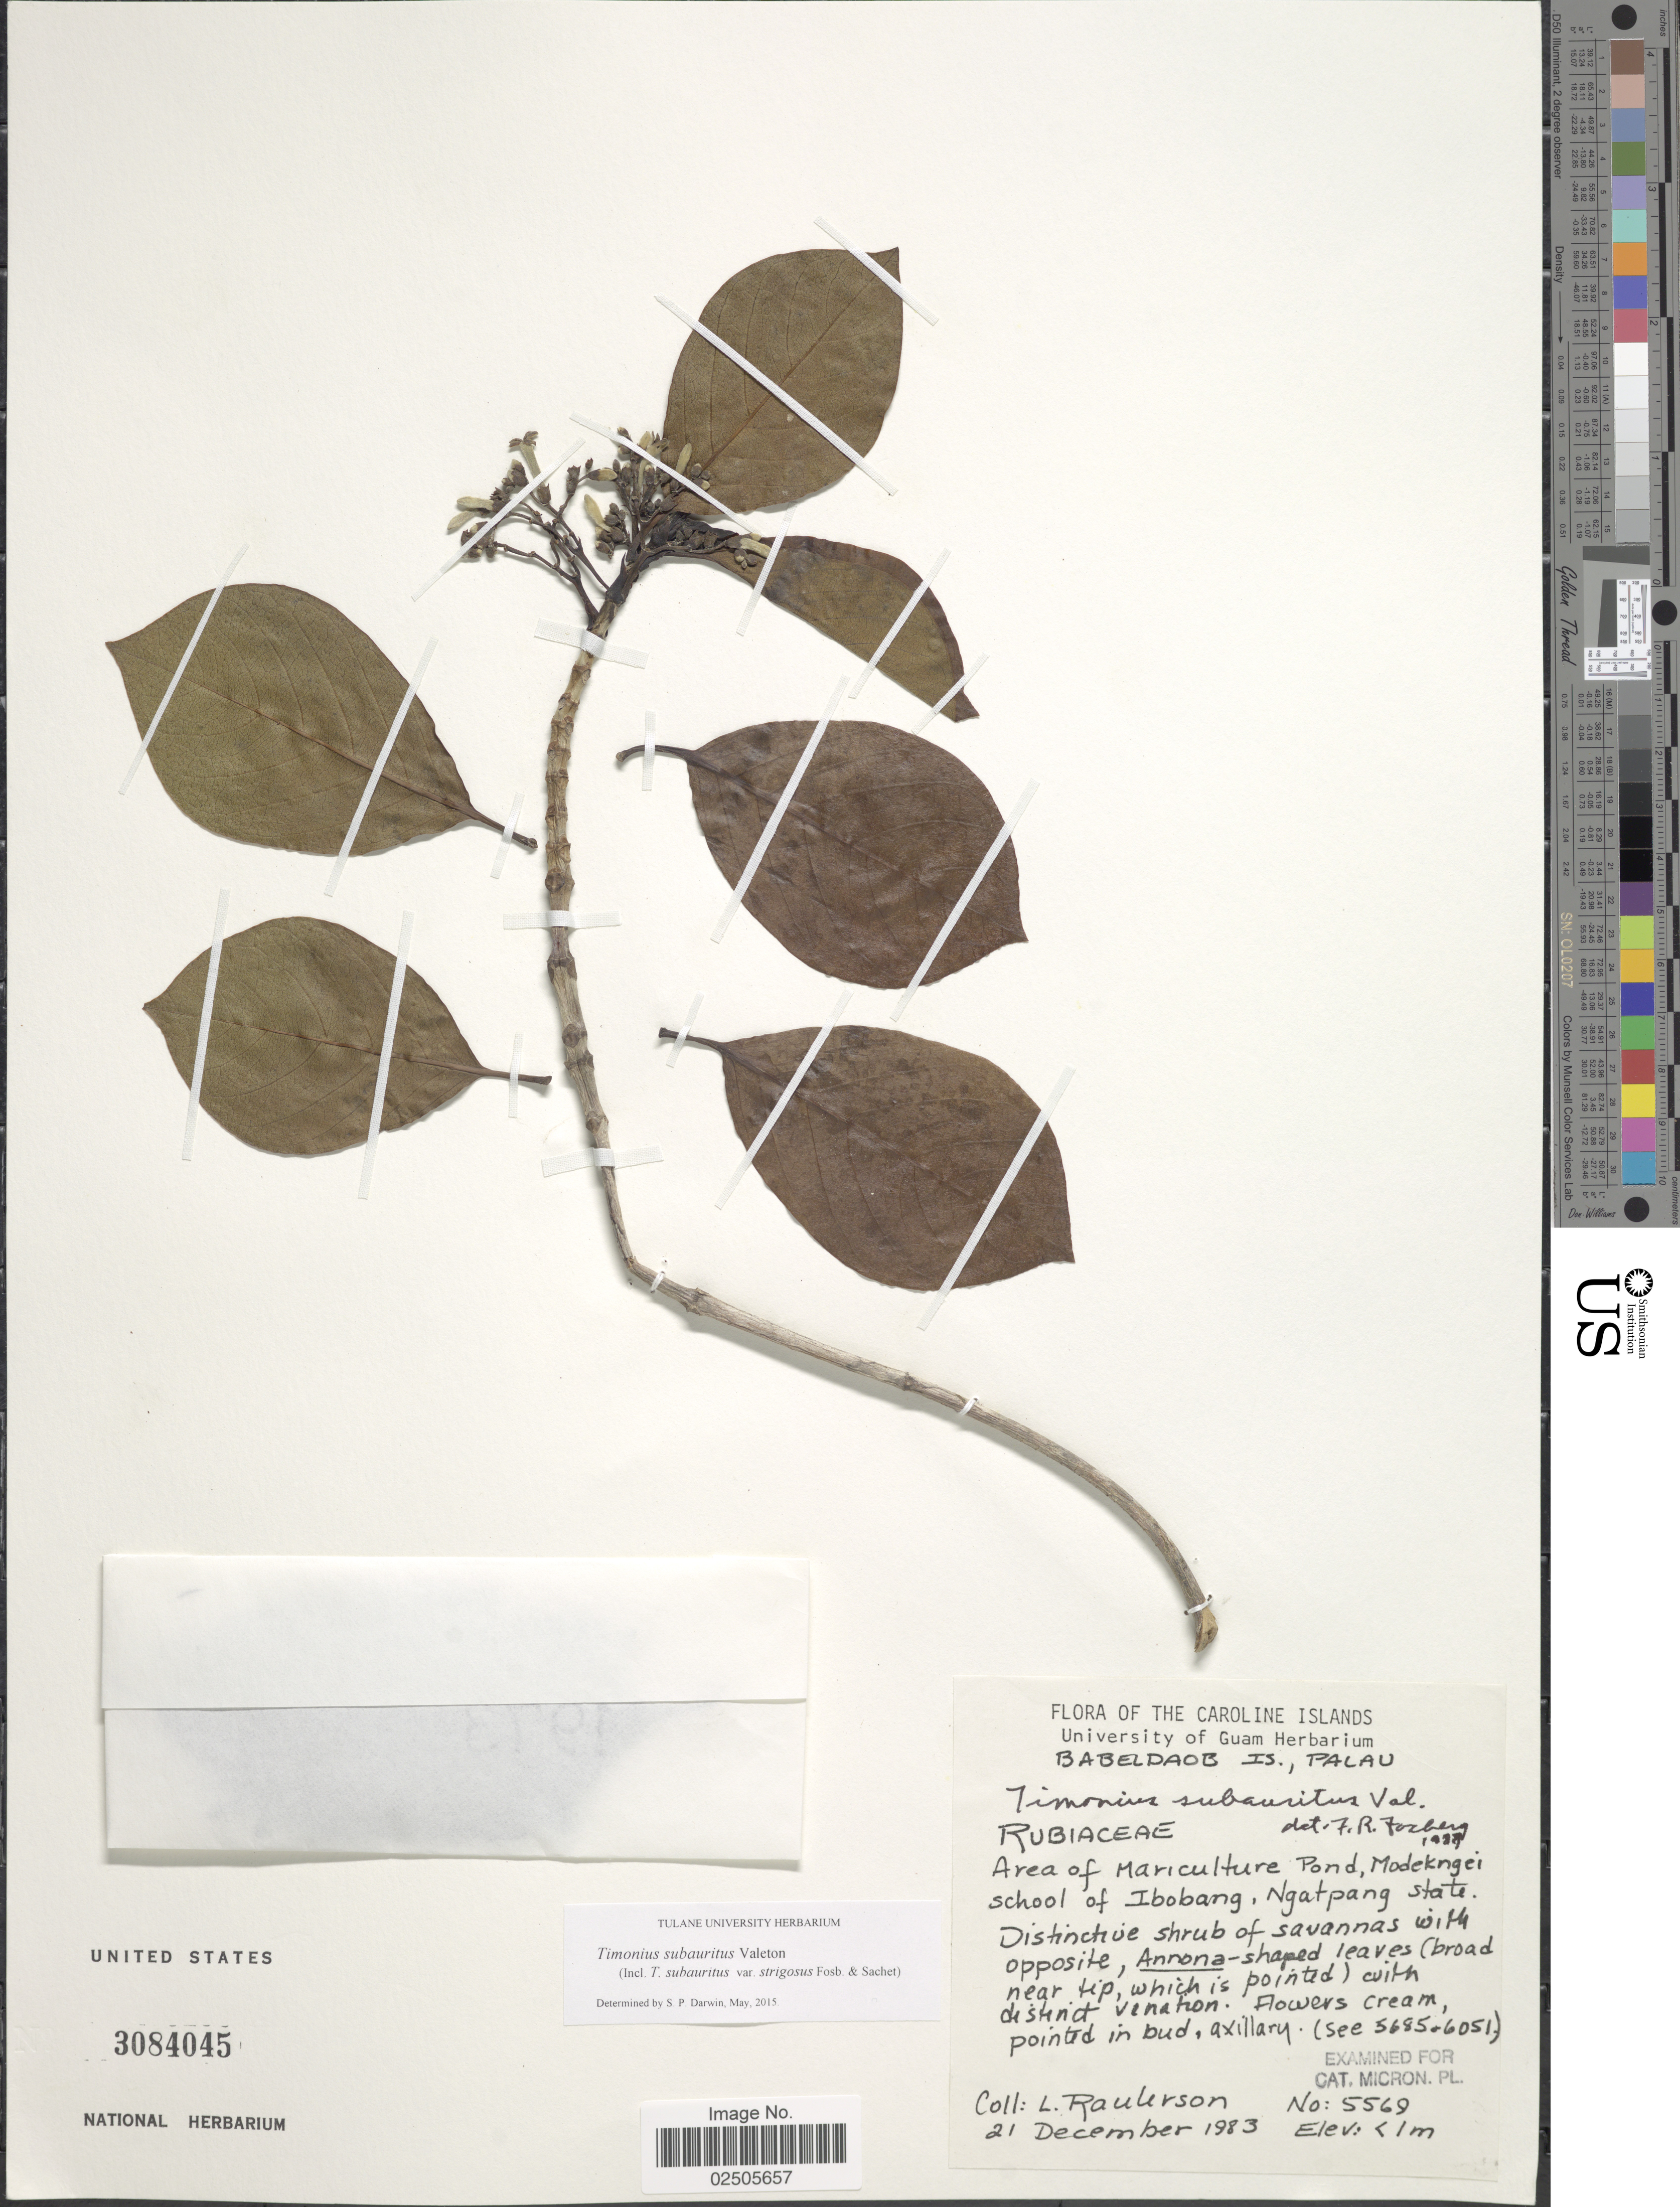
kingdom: Plantae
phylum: Tracheophyta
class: Magnoliopsida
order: Gentianales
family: Rubiaceae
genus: Timonius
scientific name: Timonius subauritus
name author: Valeton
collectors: L. Raulerson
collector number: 5569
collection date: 1983-12-21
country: Palau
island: Babeldaob [Babelthuap]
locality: The Caroline Islands, Babeldaob Is., Palau, Area of Mariculture Pond, Modekngei school of Ibobang, Ngatpang State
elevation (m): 1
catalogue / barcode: US 3084045